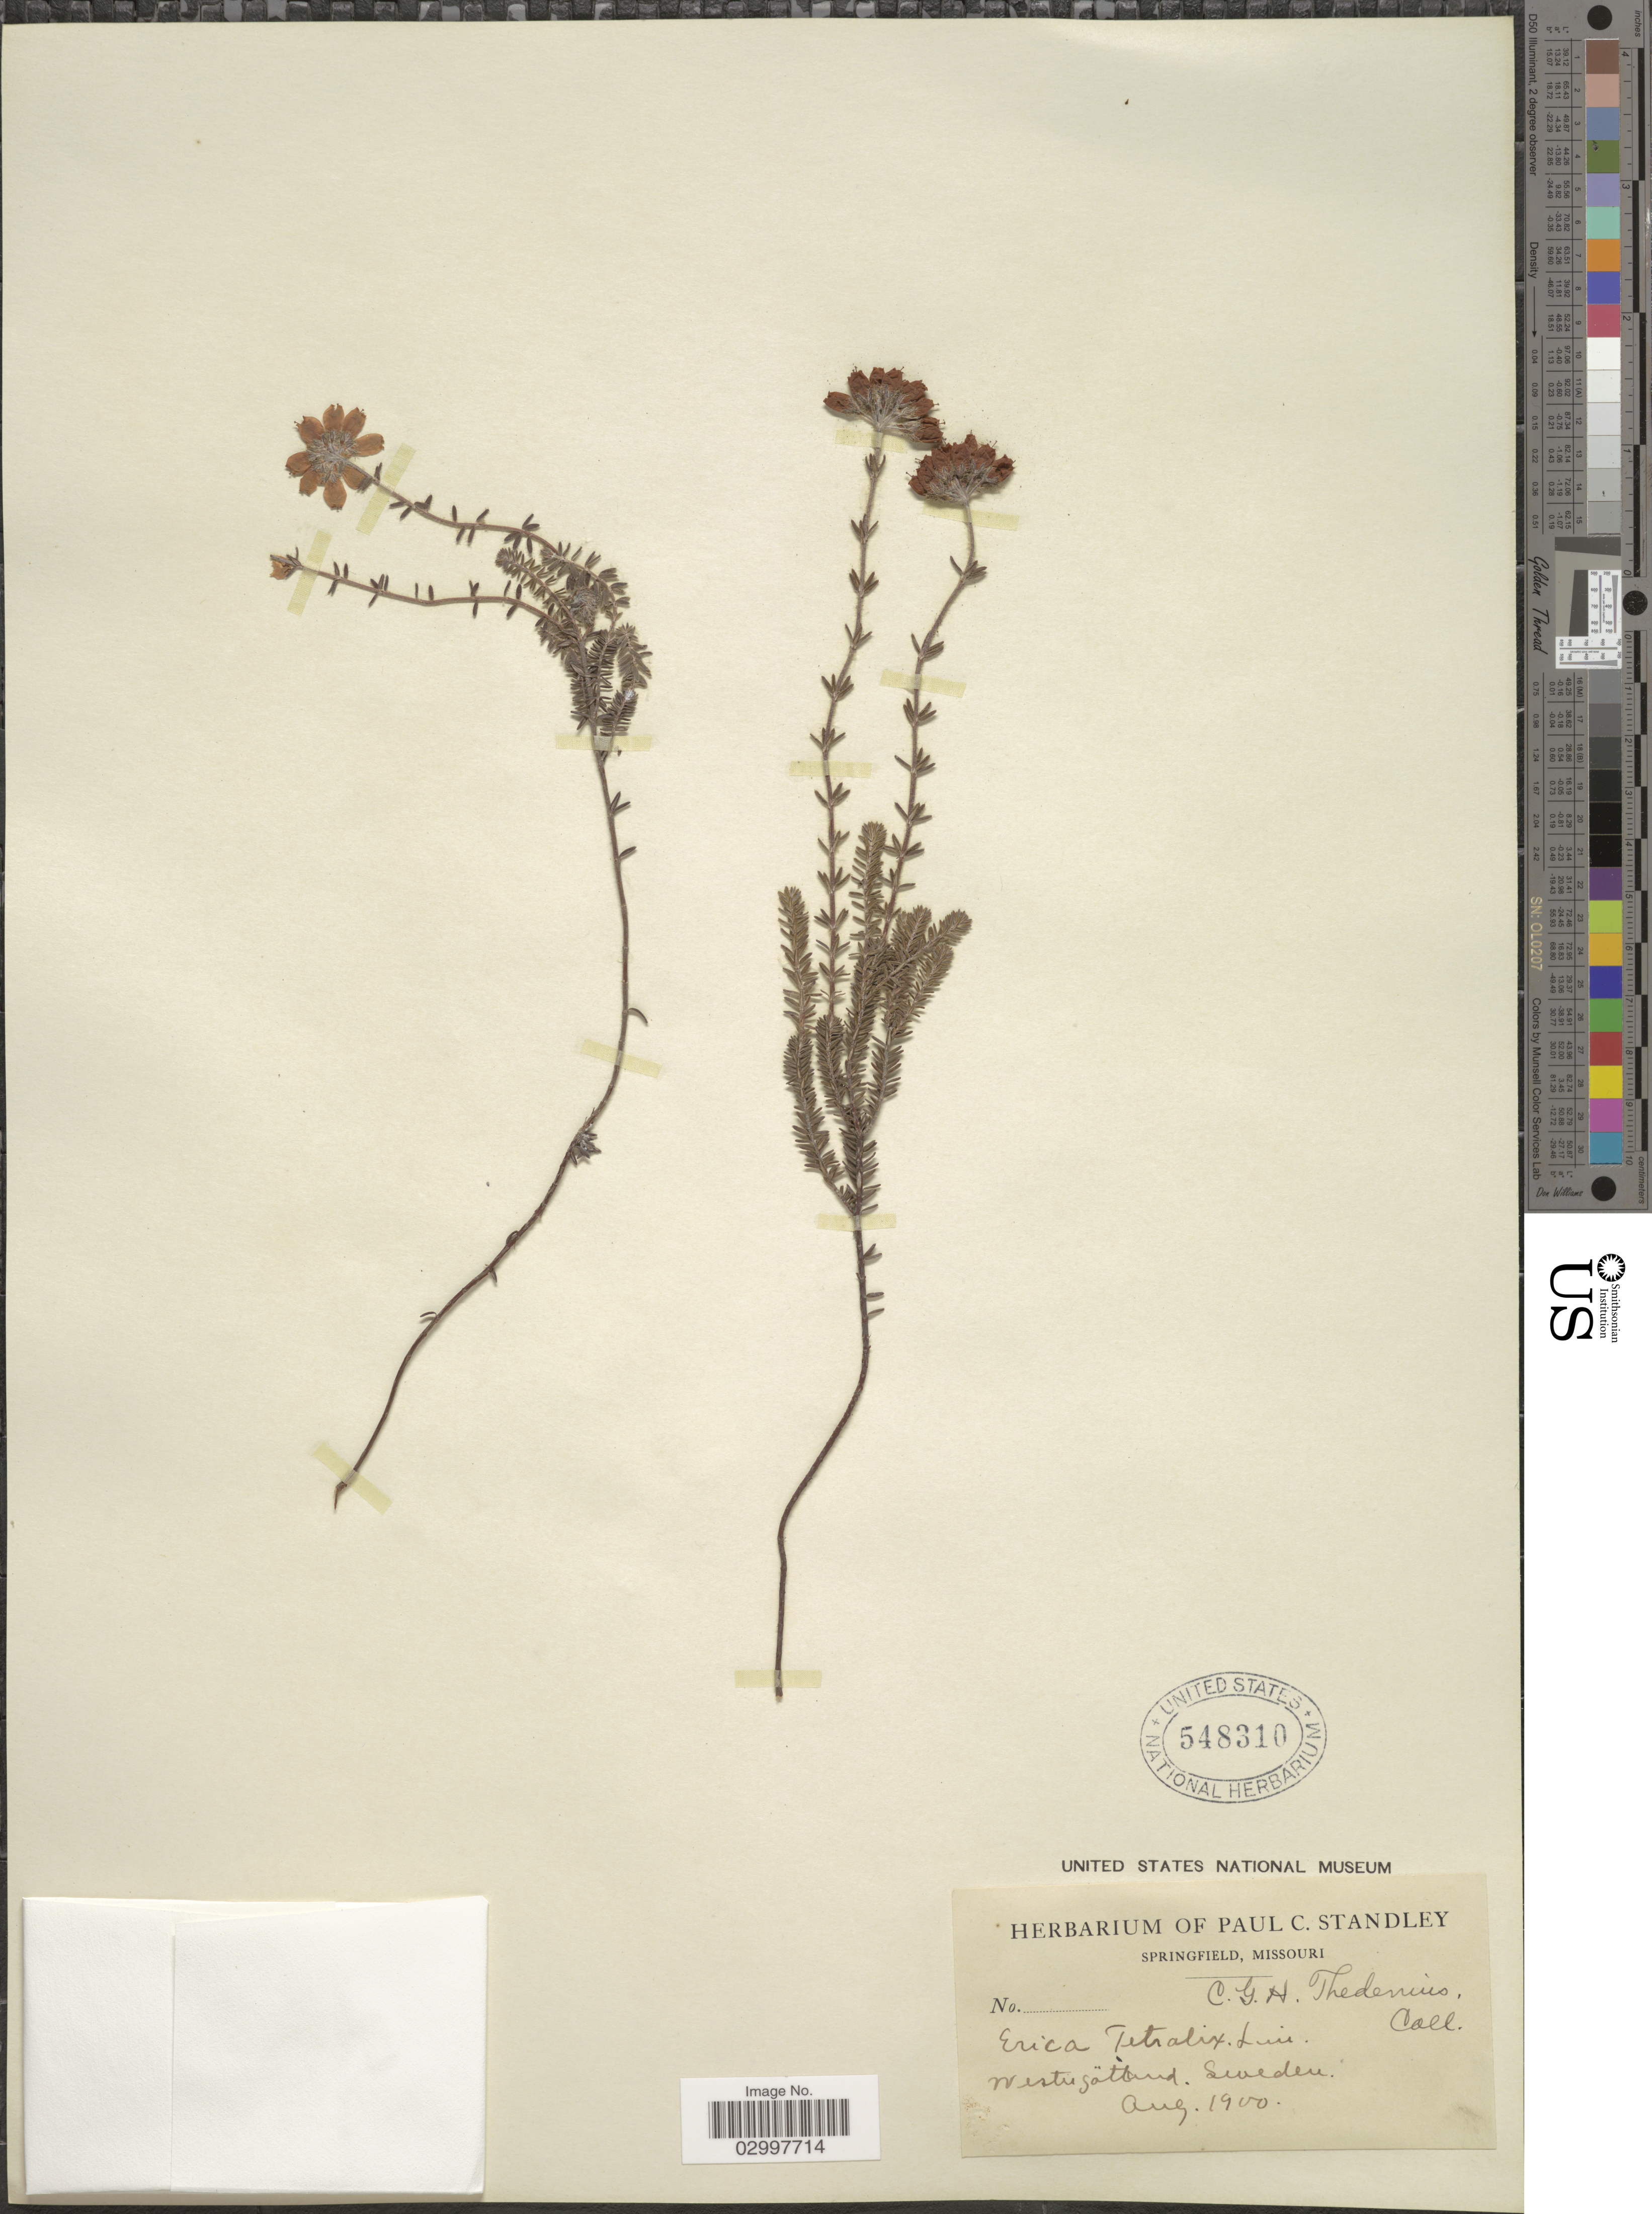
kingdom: Plantae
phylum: Tracheophyta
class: Magnoliopsida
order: Ericales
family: Ericaceae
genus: Erica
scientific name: Erica tetralix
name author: L.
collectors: ex herb. Paul C. Standley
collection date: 1900-08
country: Sweden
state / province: Västra Götaland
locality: Westergötland.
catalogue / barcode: US 548310